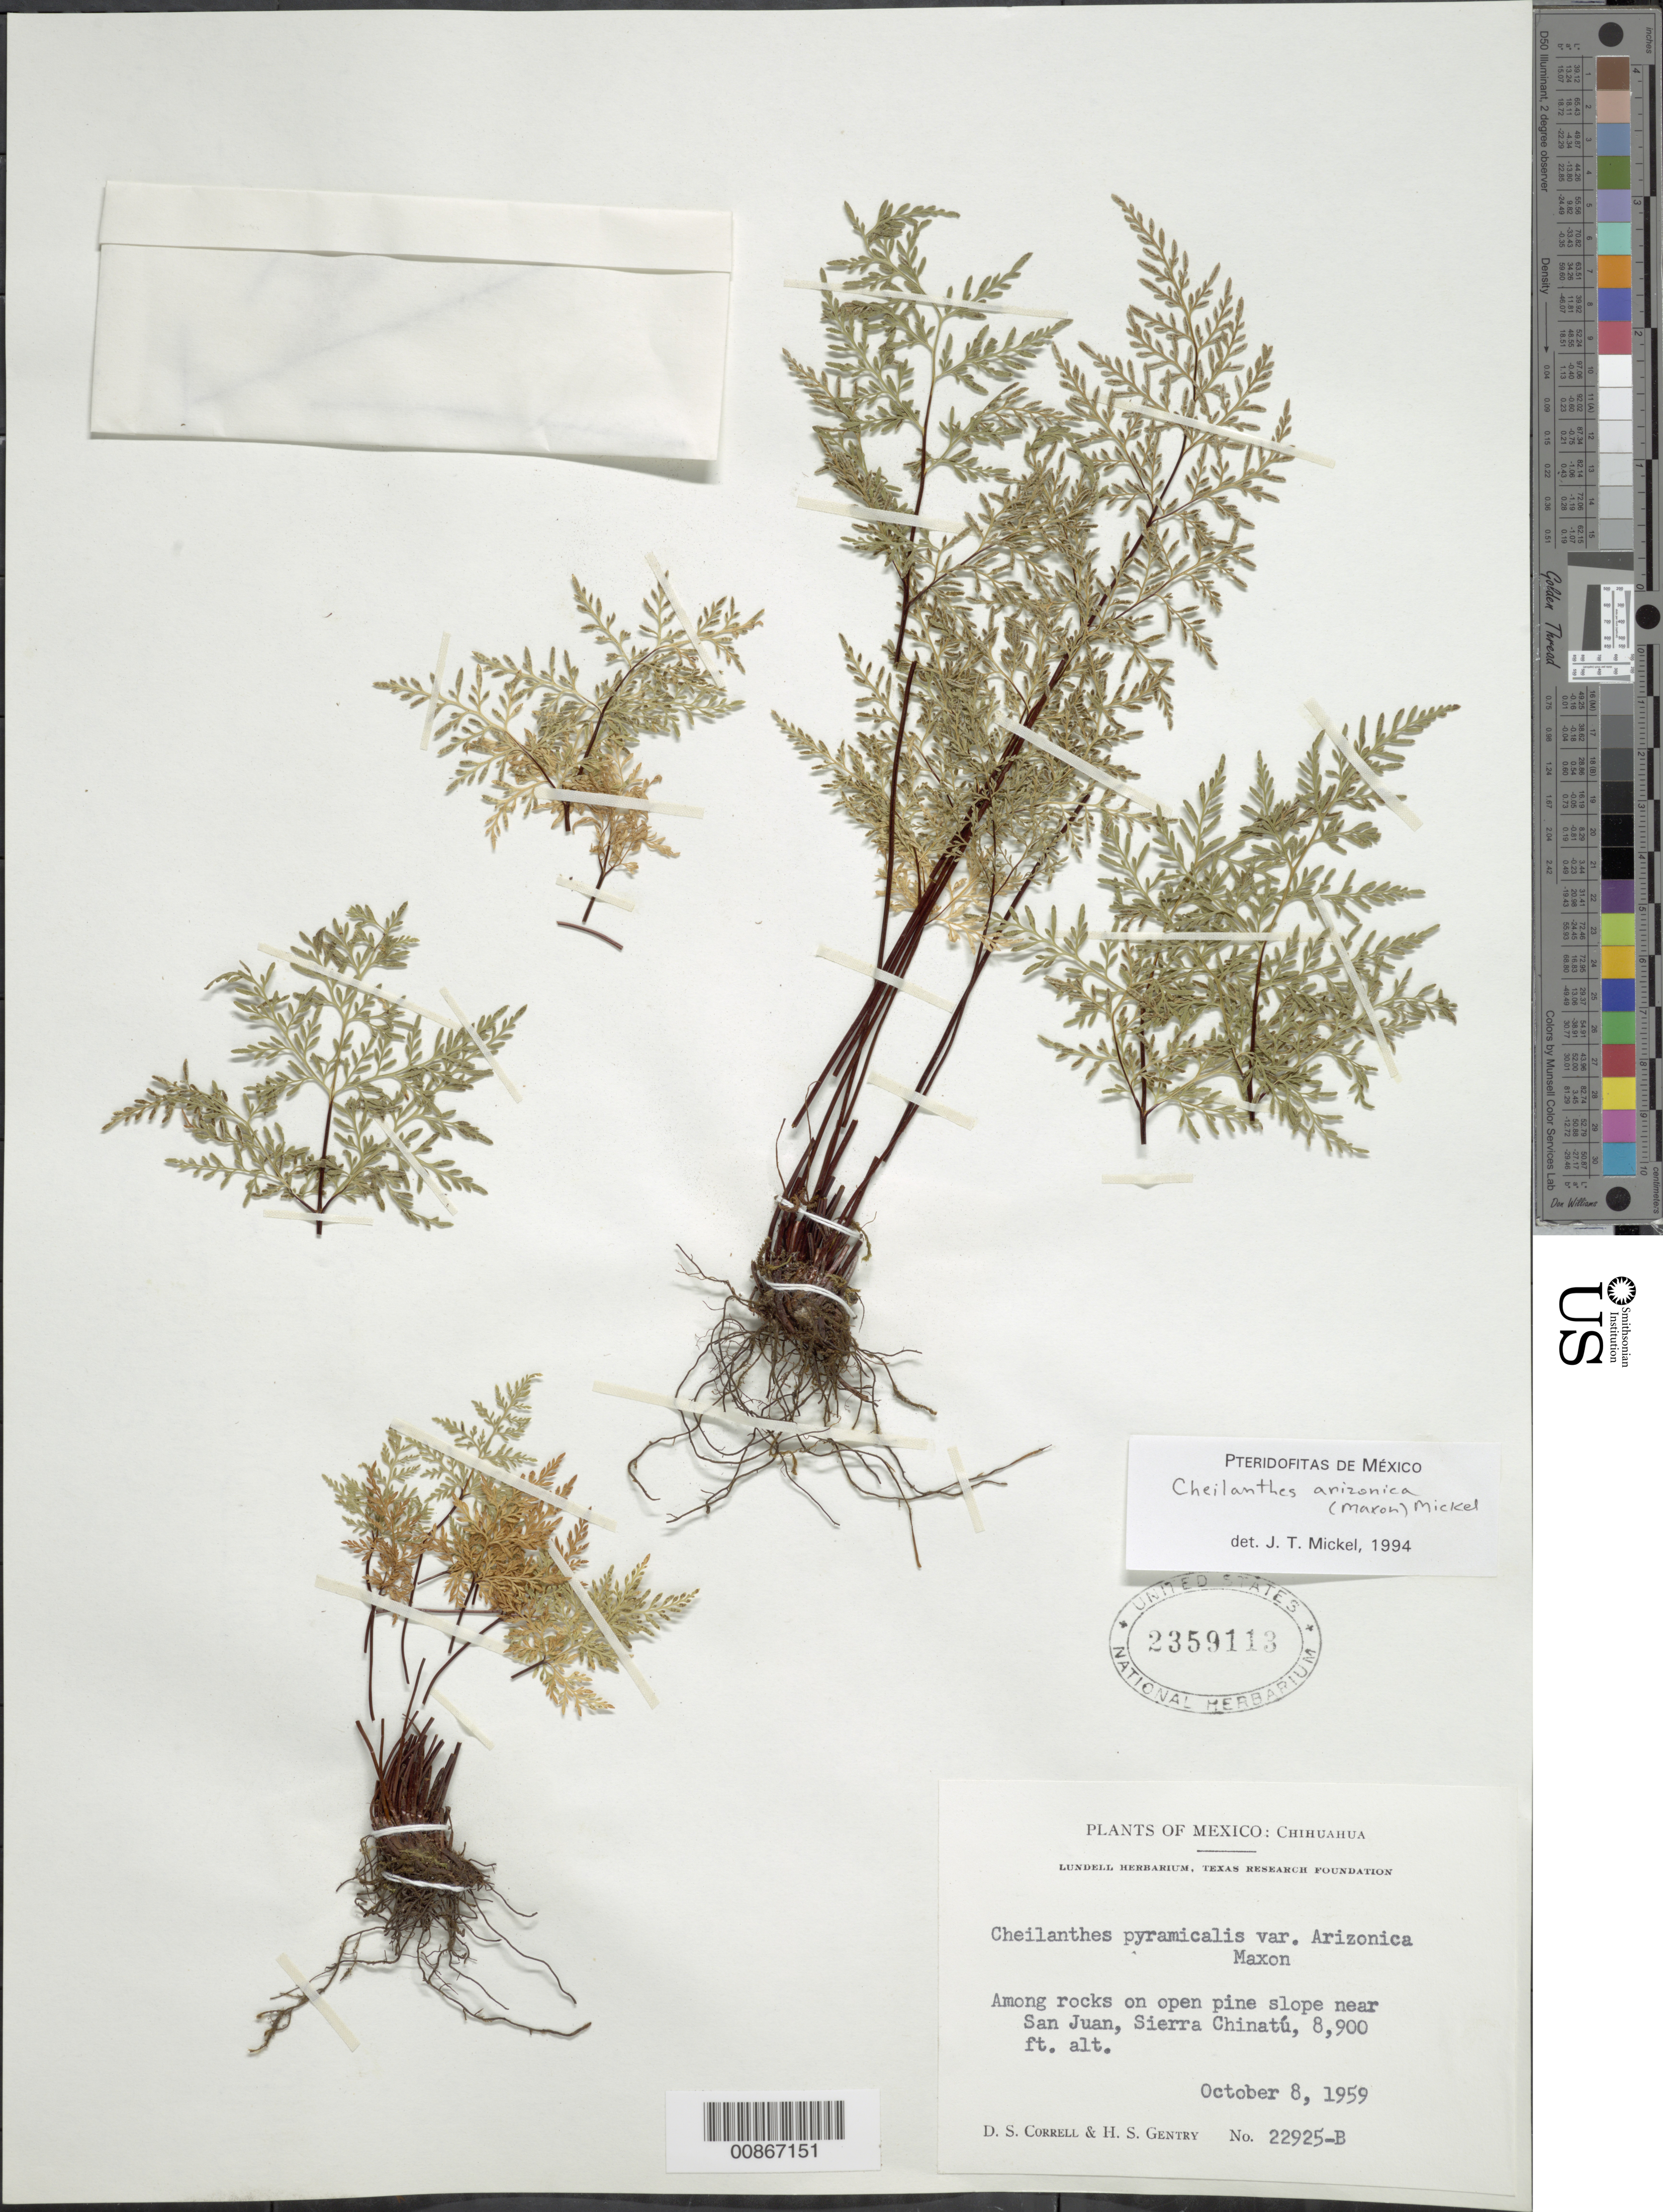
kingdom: Plantae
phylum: Tracheophyta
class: Polypodiopsida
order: Polypodiales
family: Pteridaceae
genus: Gaga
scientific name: Gaga arizonica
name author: (Maxon) Fay W. Li & Windham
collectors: D. S. Correll & H. S. Gentry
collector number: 22925 -B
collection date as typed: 08 Oct 1959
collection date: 1959-10-08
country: Mexico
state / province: Chihuahua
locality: Near San Juan, Sierra Chinatú.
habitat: Among rocks on open pine slope.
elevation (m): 2713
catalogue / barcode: US 2359113